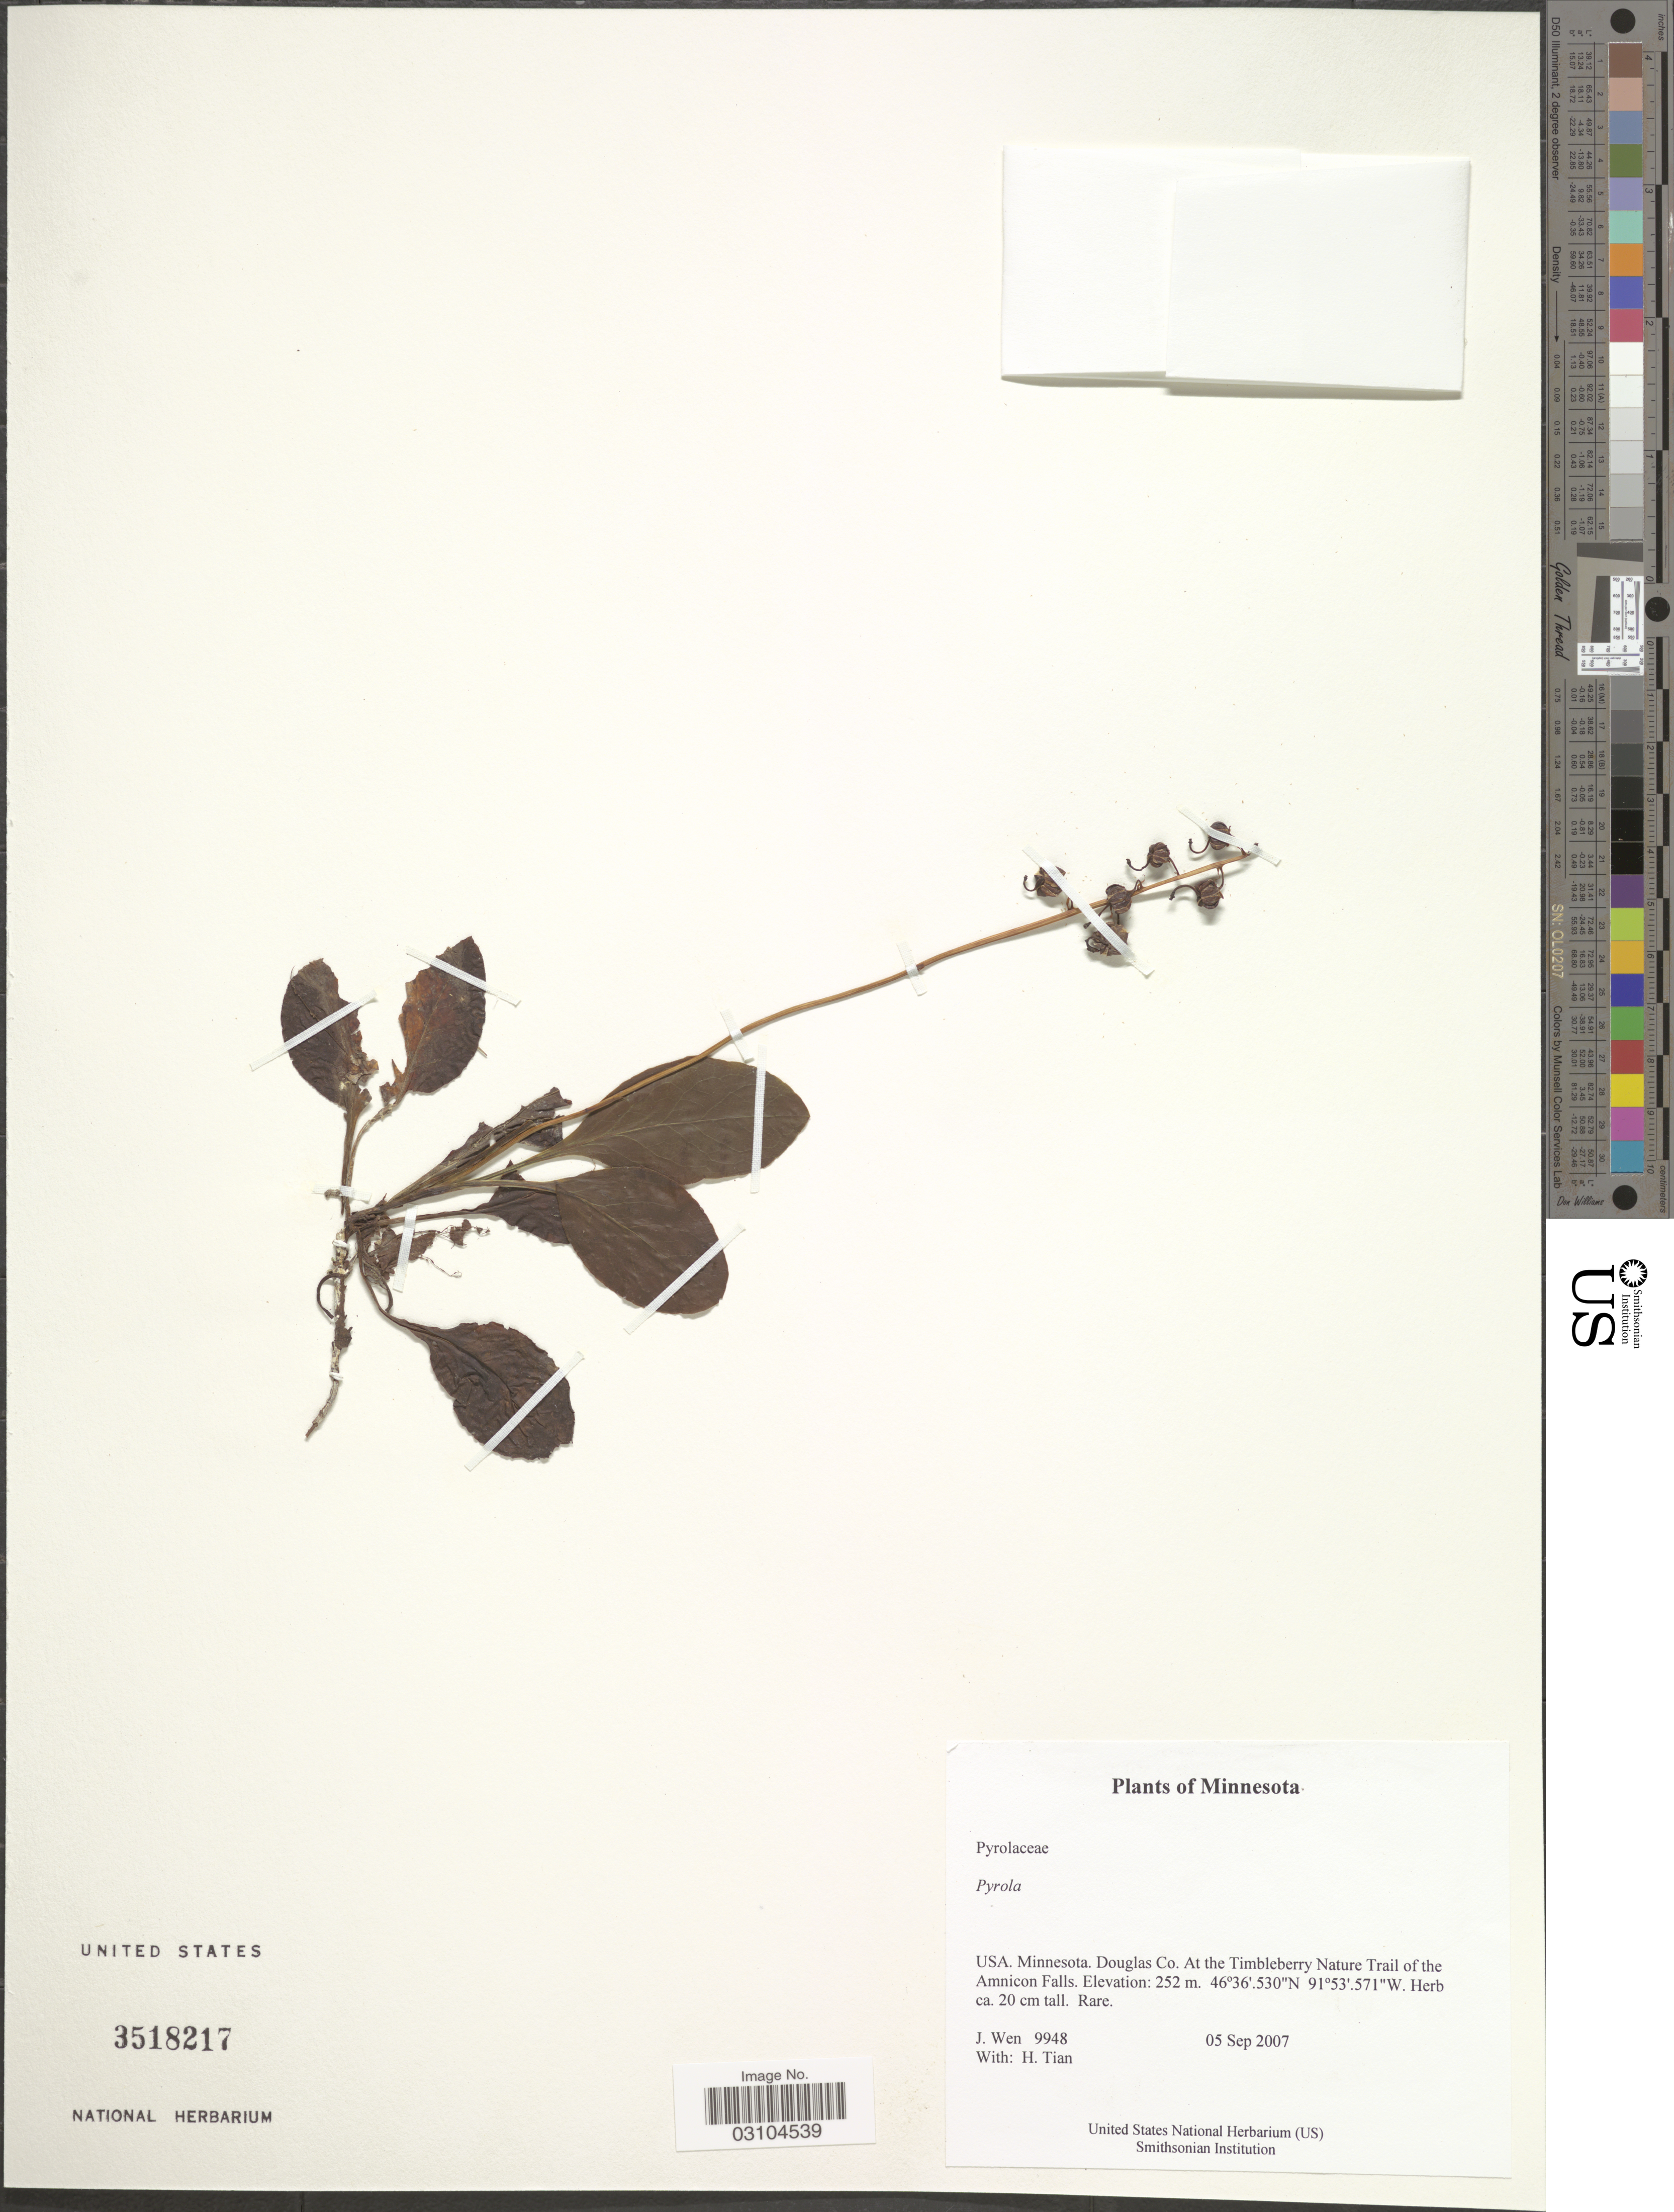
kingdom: Plantae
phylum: Tracheophyta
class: Magnoliopsida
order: Ericales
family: Ericaceae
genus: Pyrola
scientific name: Pyrola sp.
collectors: J. Wen & H. Tian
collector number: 9948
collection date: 2007-09-05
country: United States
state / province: Minnesota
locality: USA. Douglas Co. At the Timbleberry Nature Trail of the Amnicon Falls.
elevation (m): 252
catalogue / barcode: US 3518217